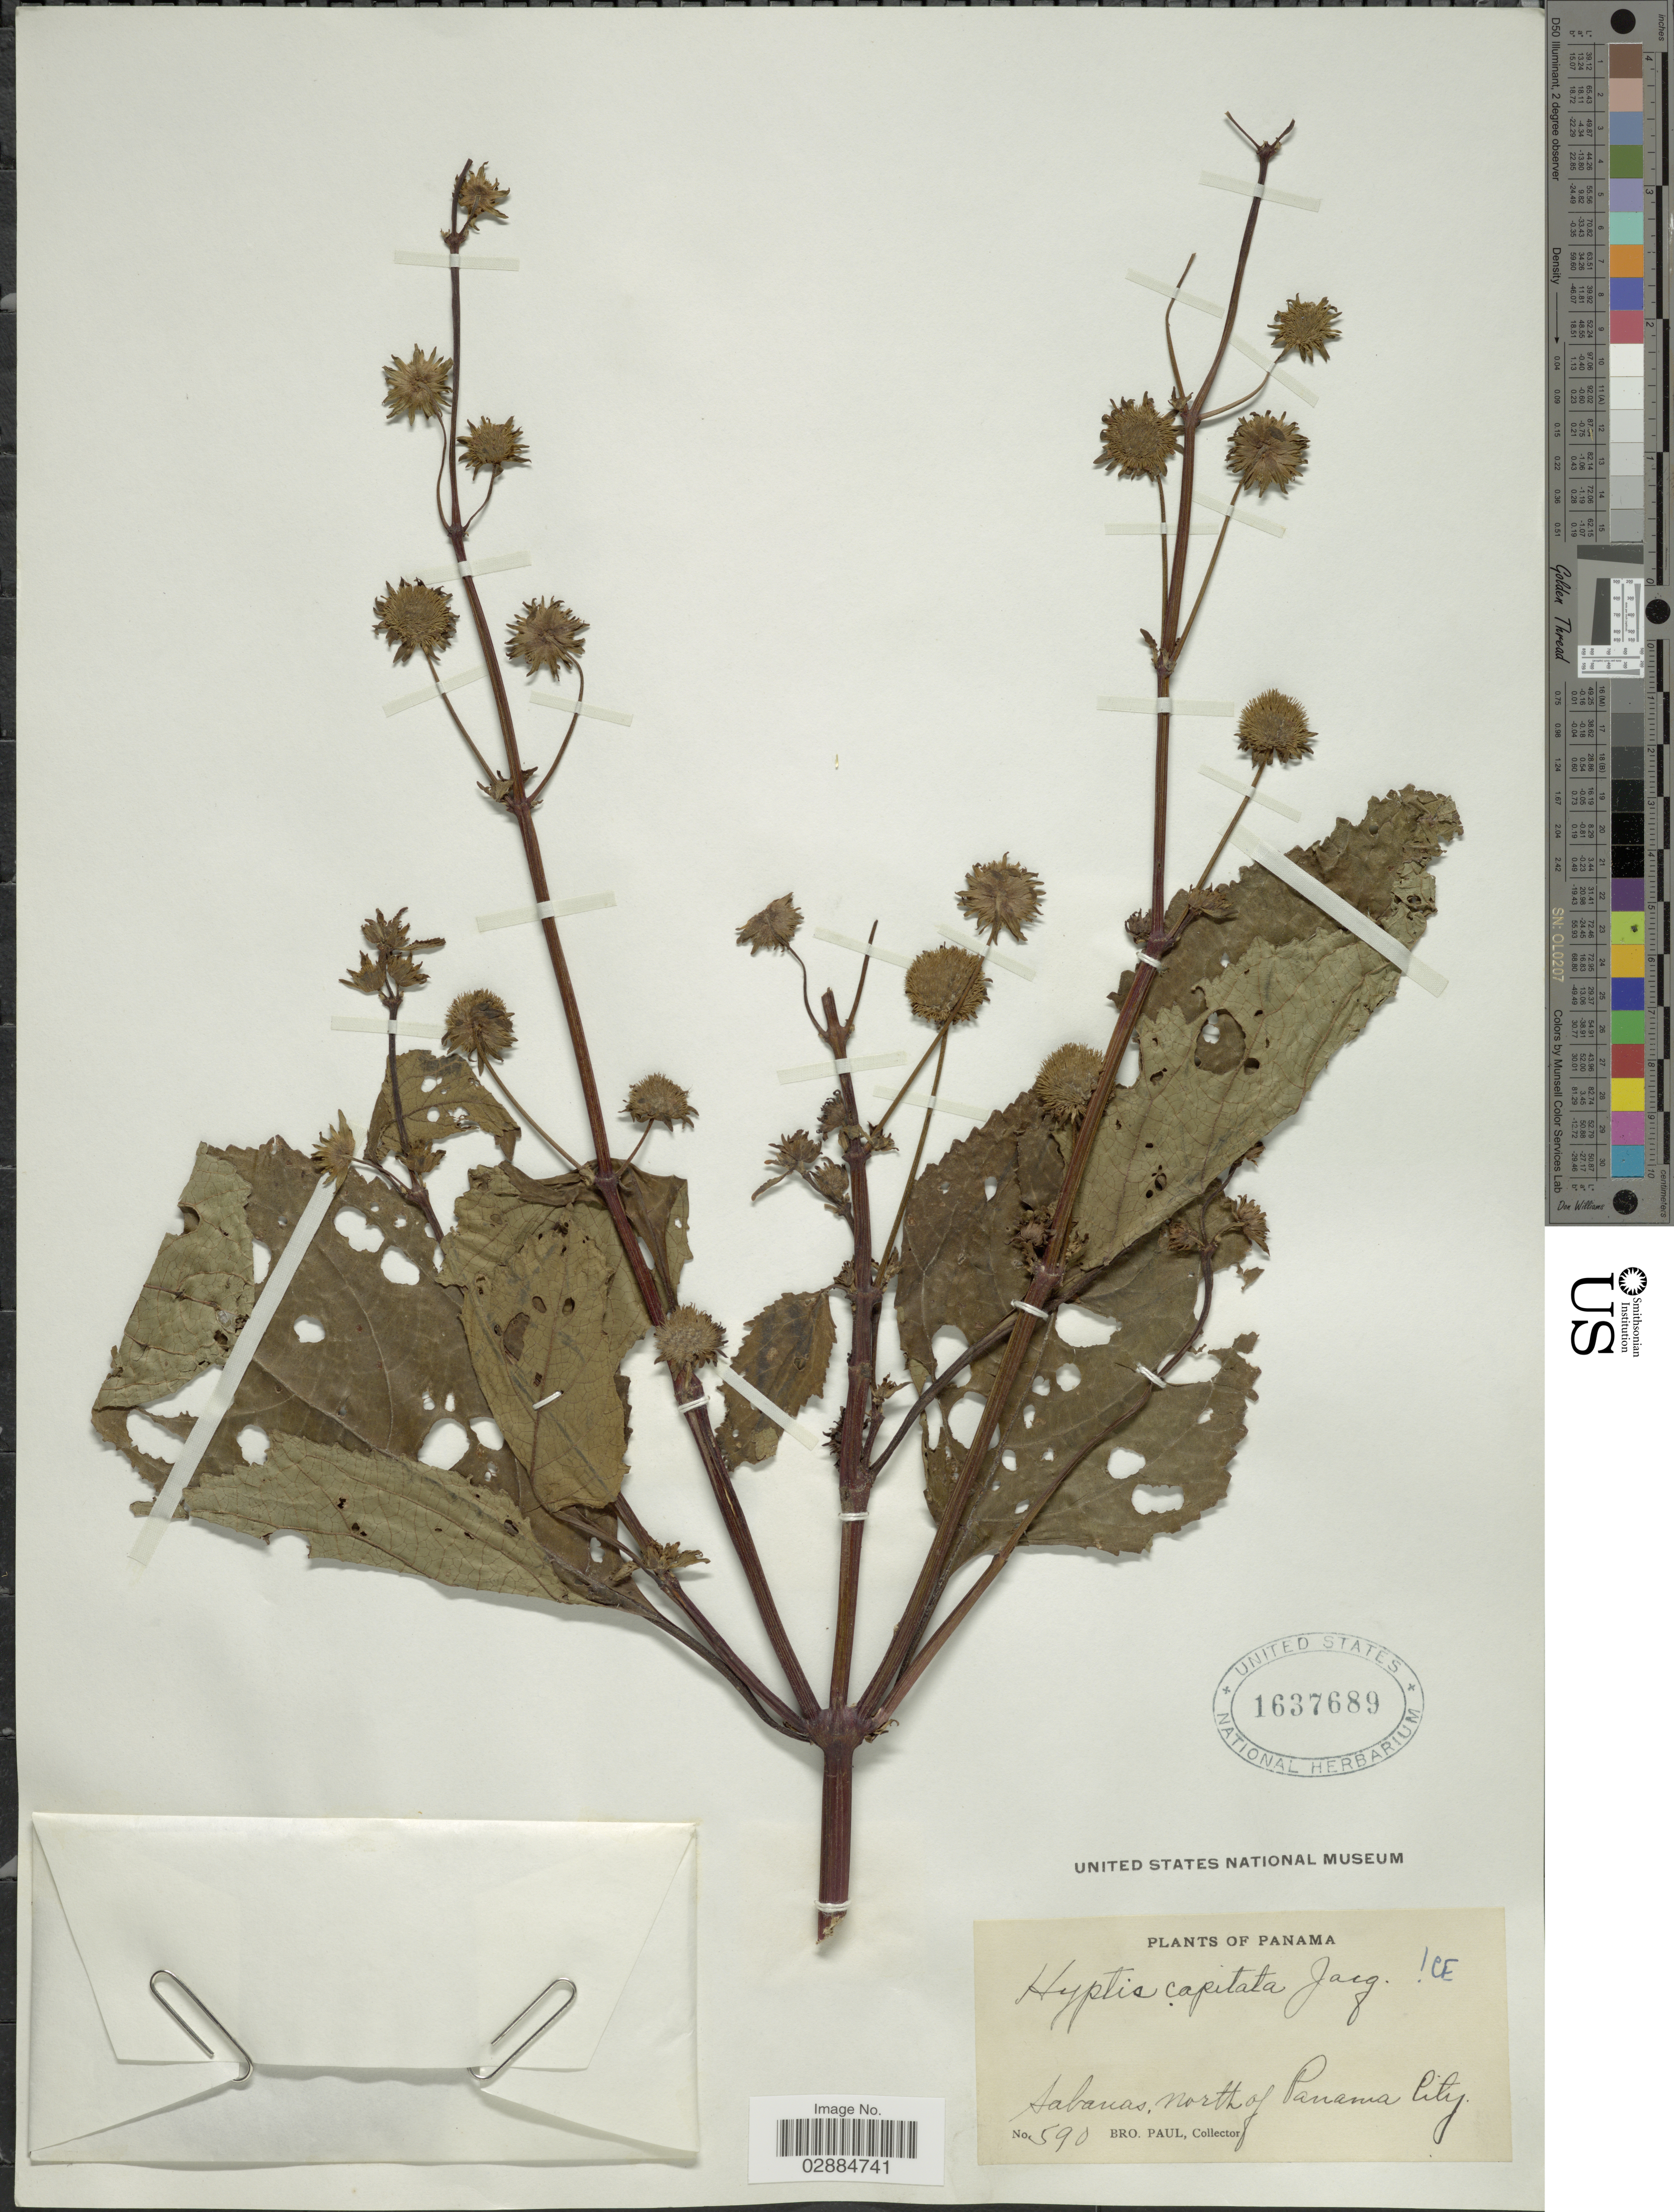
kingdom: Plantae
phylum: Tracheophyta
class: Magnoliopsida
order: Lamiales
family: Lamiaceae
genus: Hyptis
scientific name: Hyptis capitata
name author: Jacq.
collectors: B. Paul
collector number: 590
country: Panama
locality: Sabanas, north of Panama City.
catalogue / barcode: US 1637689